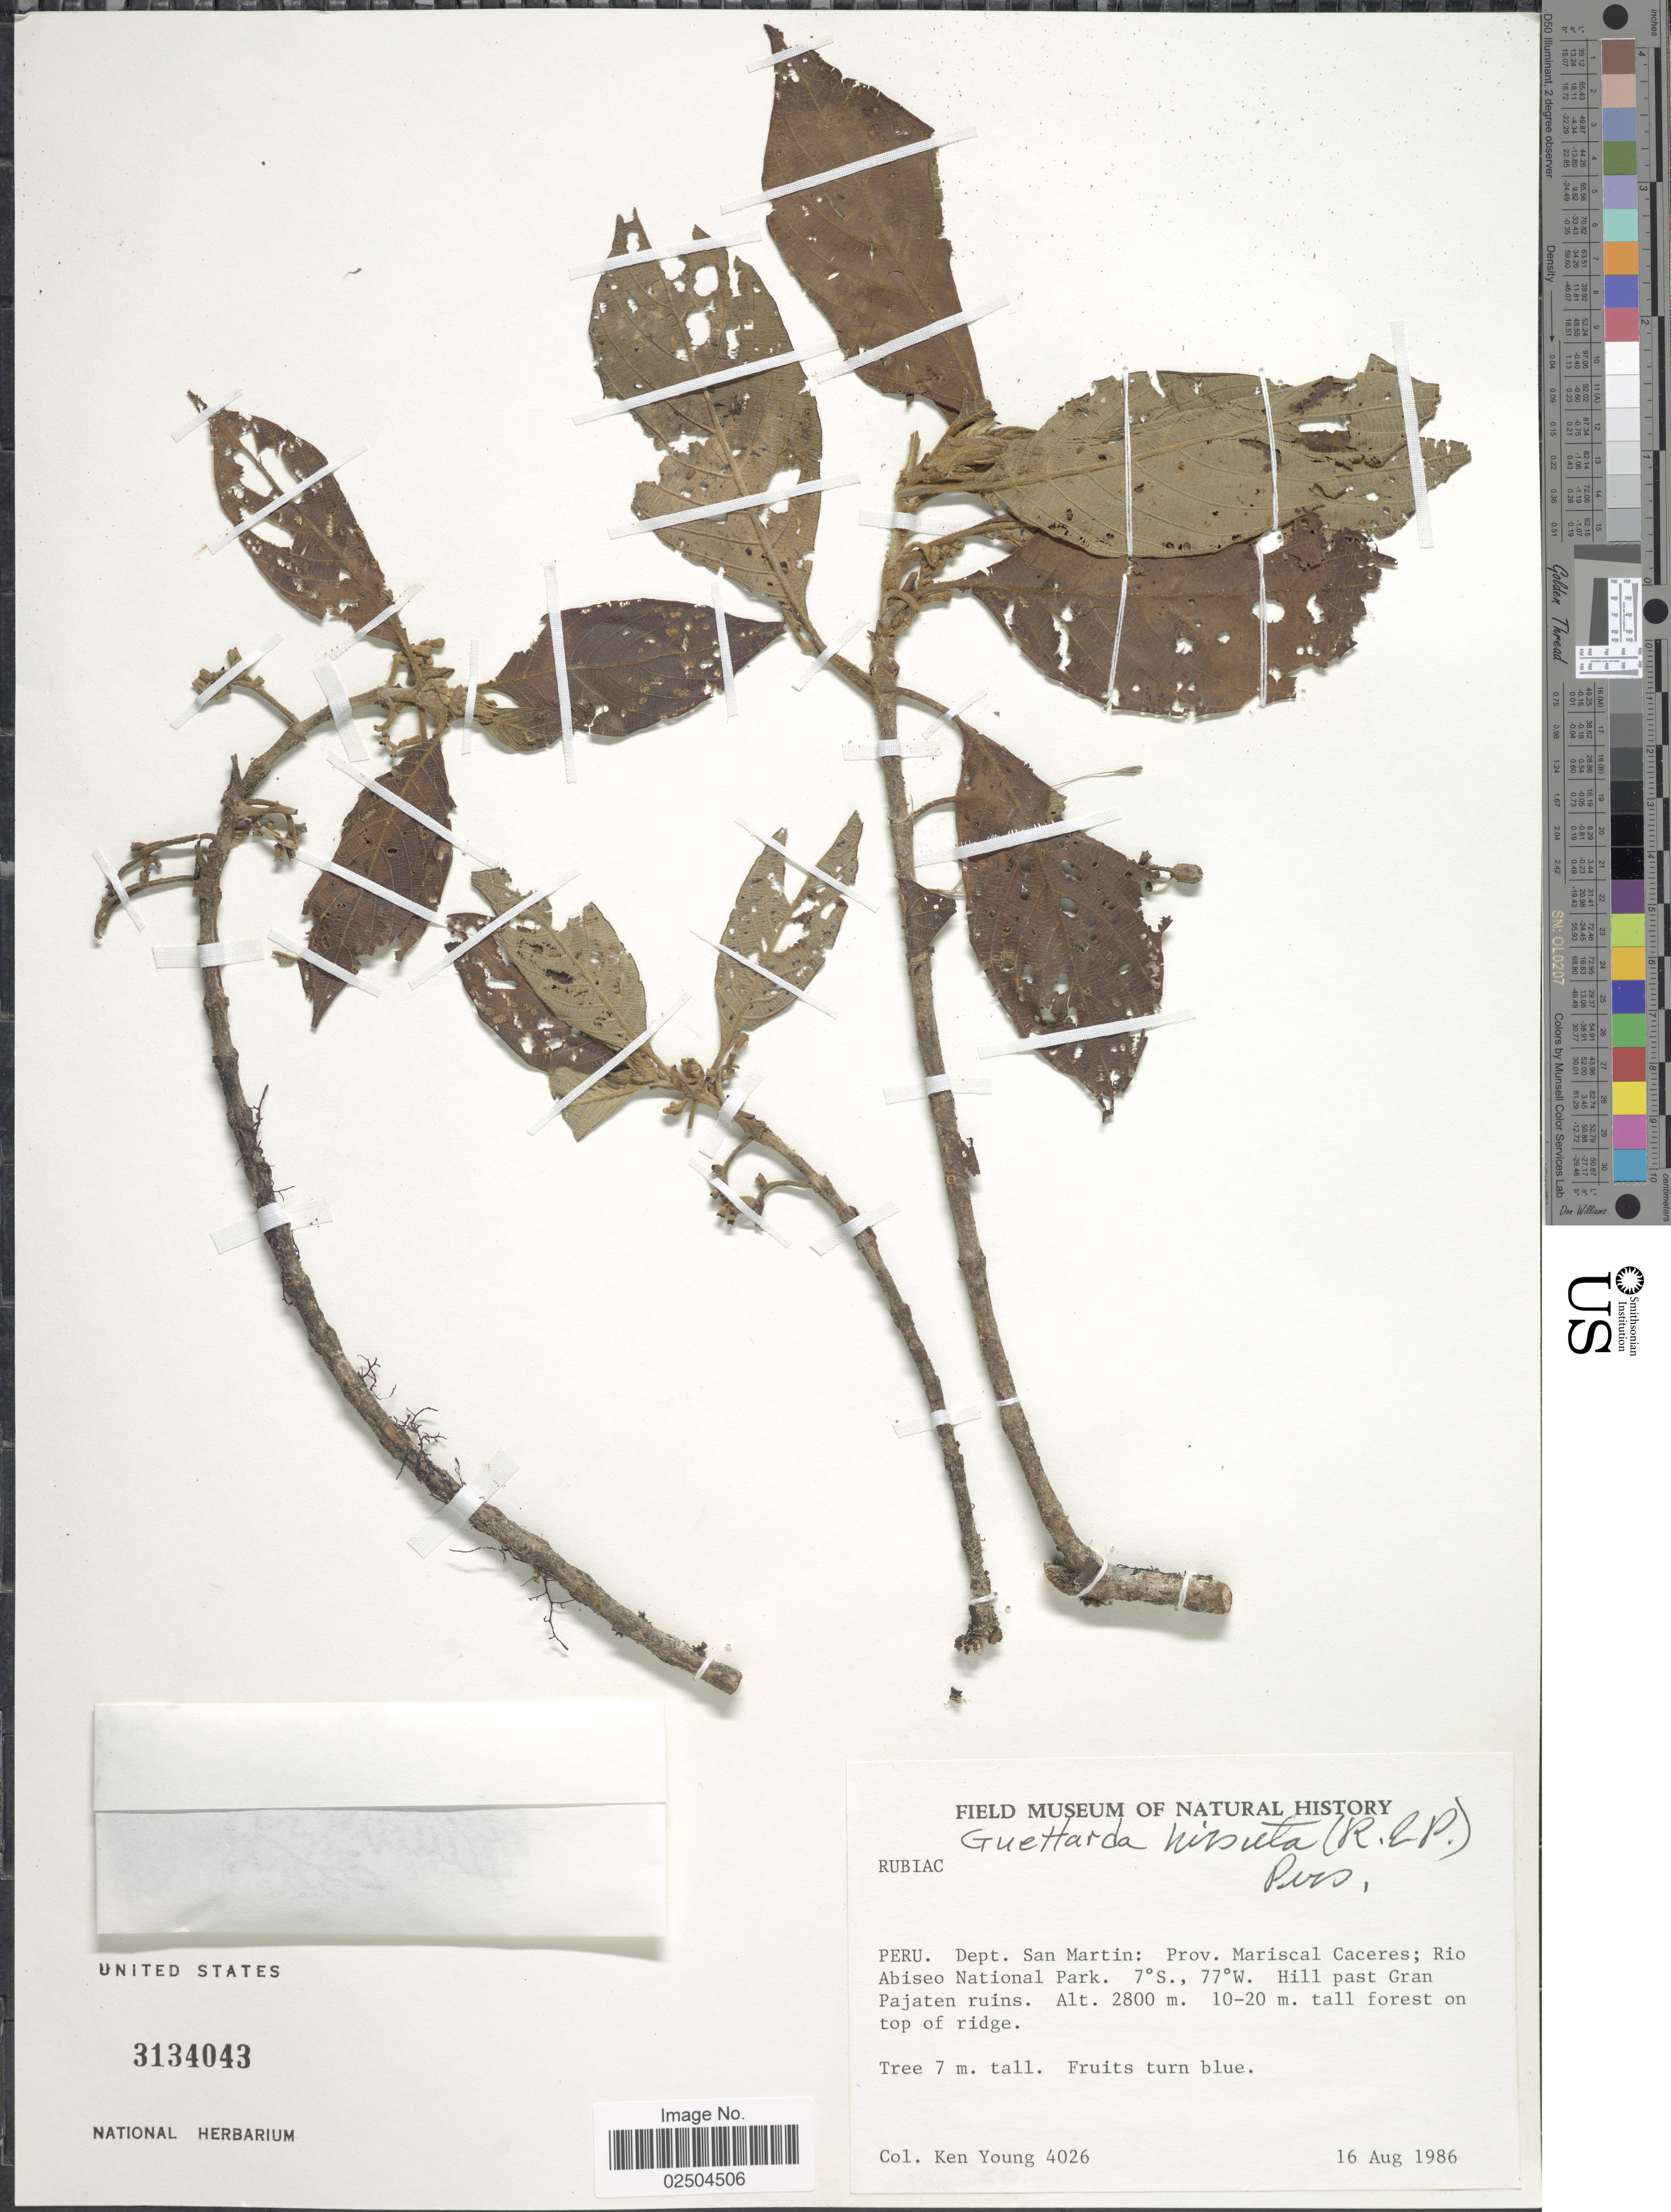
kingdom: Plantae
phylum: Tracheophyta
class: Magnoliopsida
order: Gentianales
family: Rubiaceae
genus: Guettarda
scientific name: Guettarda hirsuta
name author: (Ruiz & Pav.) Pers.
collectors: K. Young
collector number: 4026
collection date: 1986-08-16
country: Peru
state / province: San Martín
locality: Peru, Dept. San Martin: Prov. Mariscal Caceres; Rio Abiseo National Park, Hill past Gran Pajaten ruins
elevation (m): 2800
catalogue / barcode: US 3134043